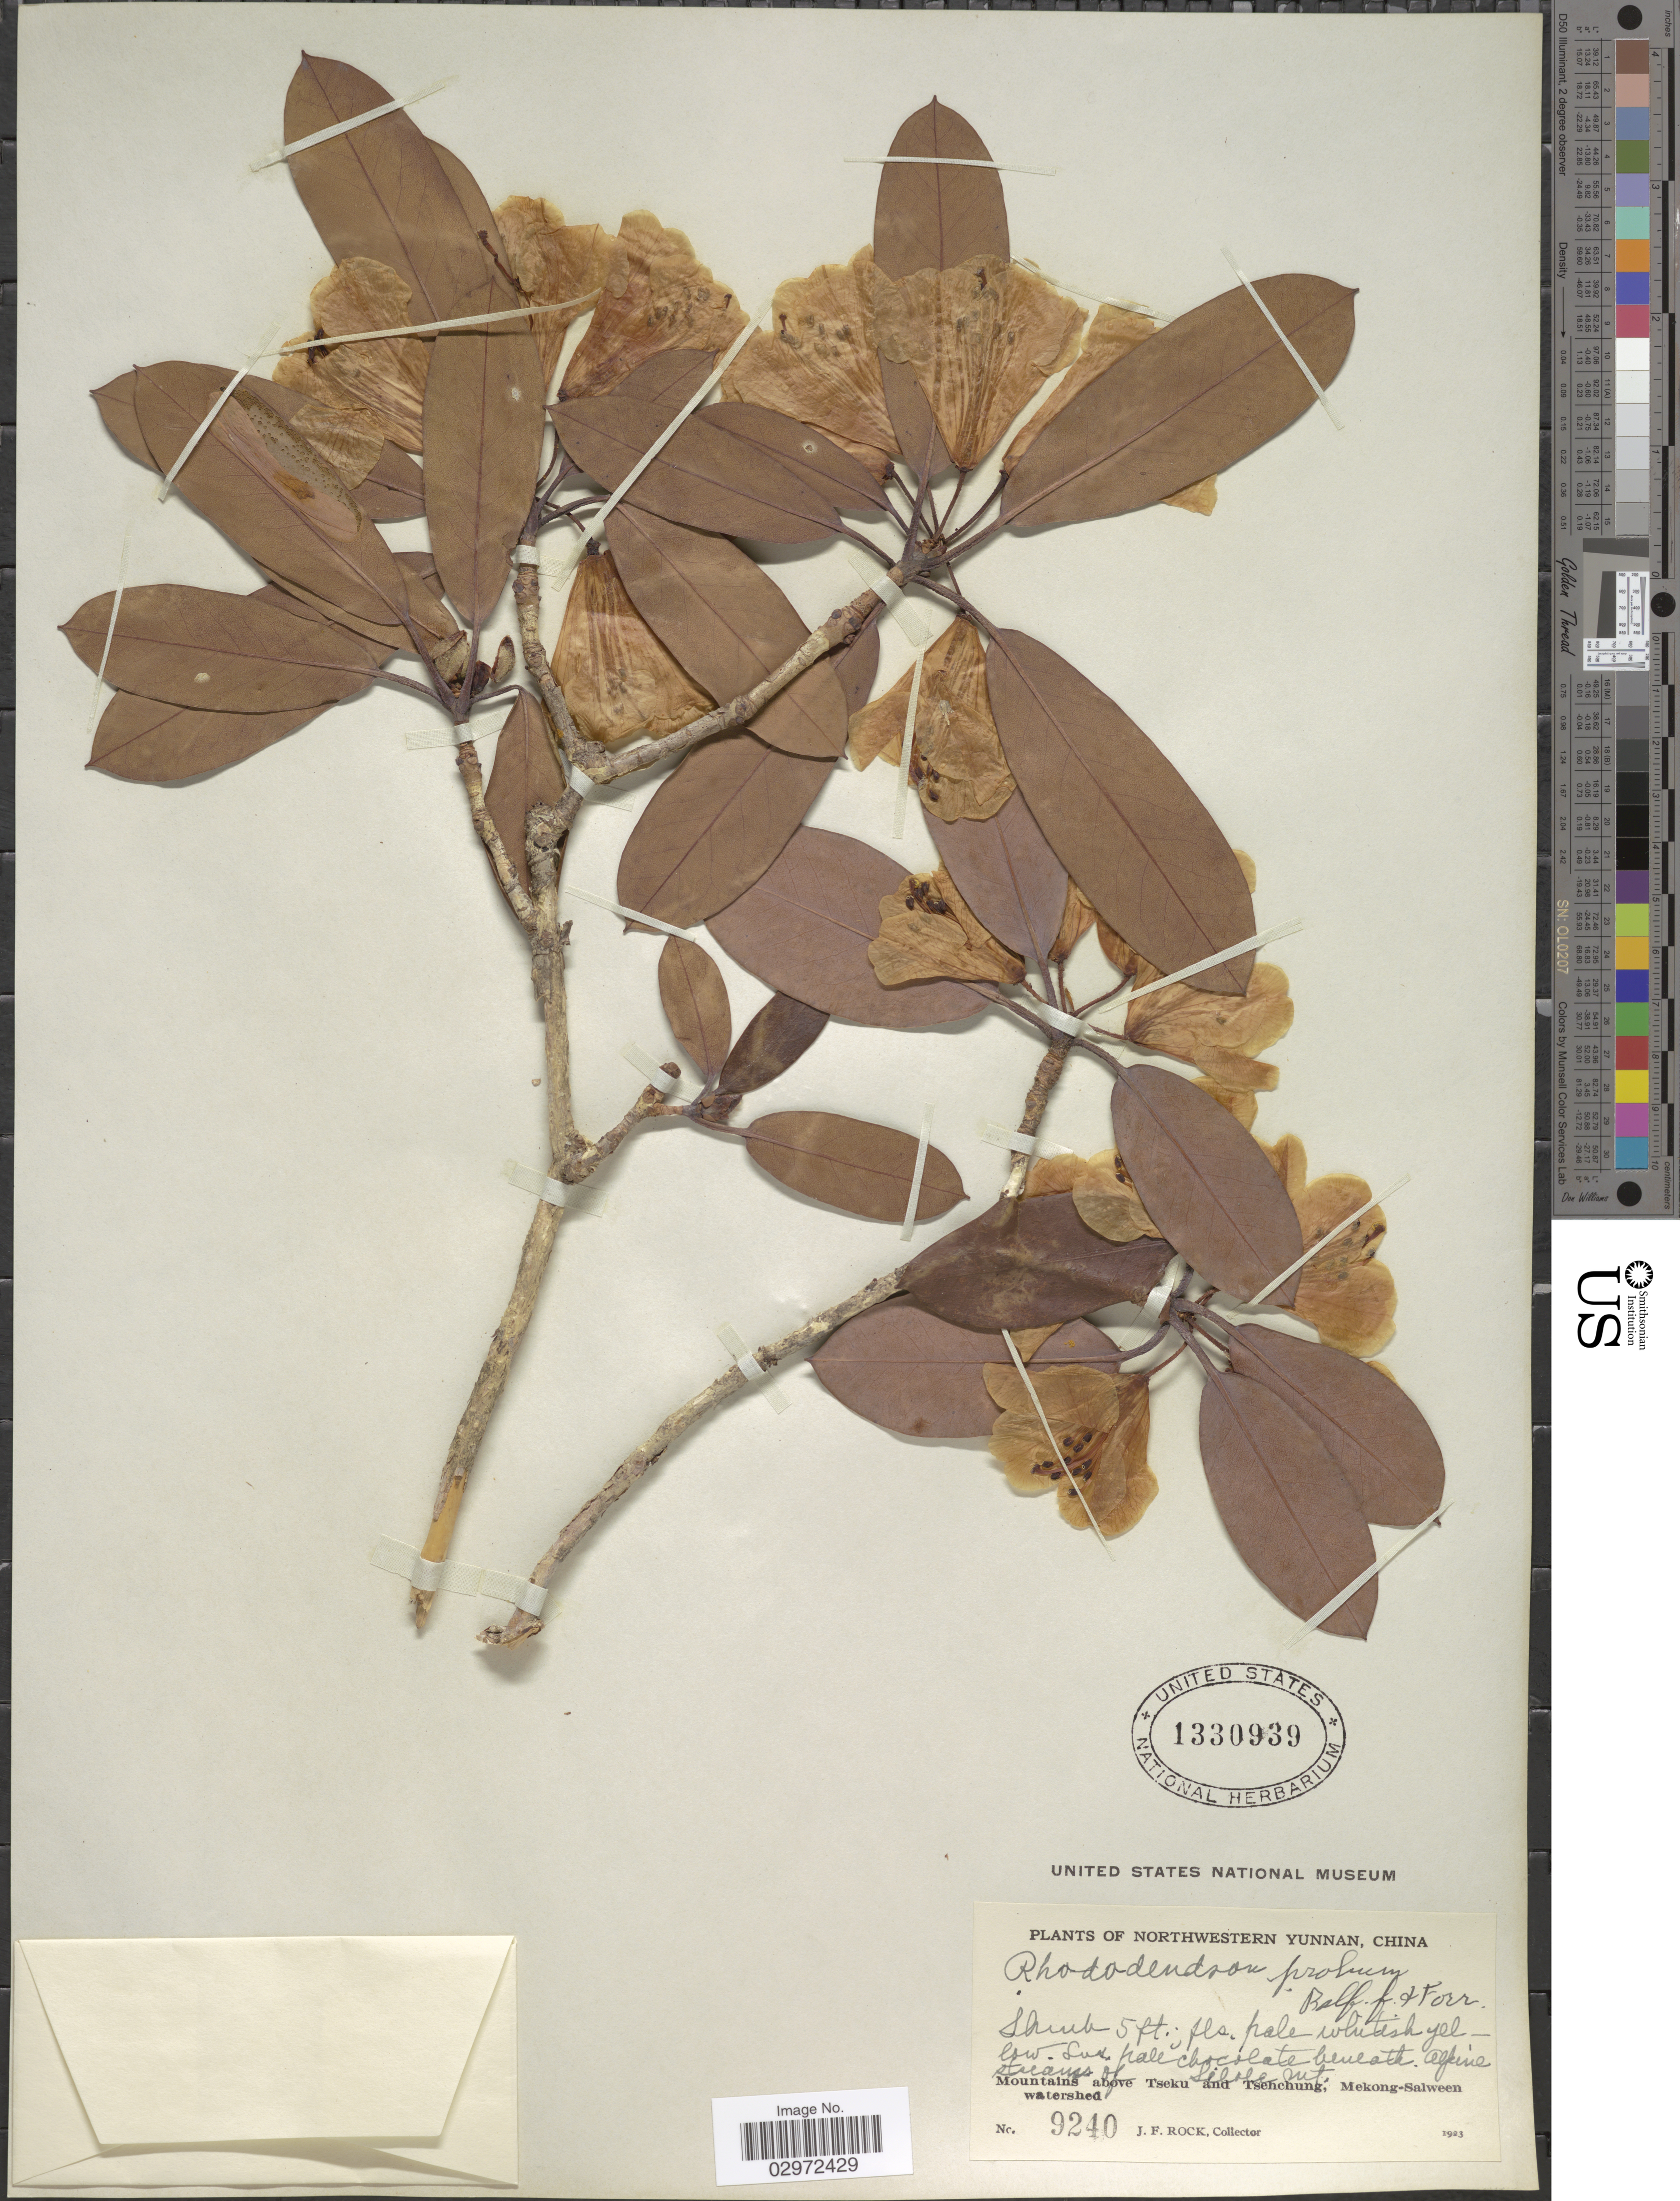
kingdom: Plantae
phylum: Tracheophyta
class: Magnoliopsida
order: Ericales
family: Ericaceae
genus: Rhododendron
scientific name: Rhododendron probum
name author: Balf. f. & Forrest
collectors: J. Rock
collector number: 9240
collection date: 1923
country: China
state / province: Yunnan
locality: Alpine streams of Silole Mt., Northwestern Yunnan, Mountains above Tseku and Tsehchung, Mekong-Salween watershed.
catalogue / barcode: US 1330939